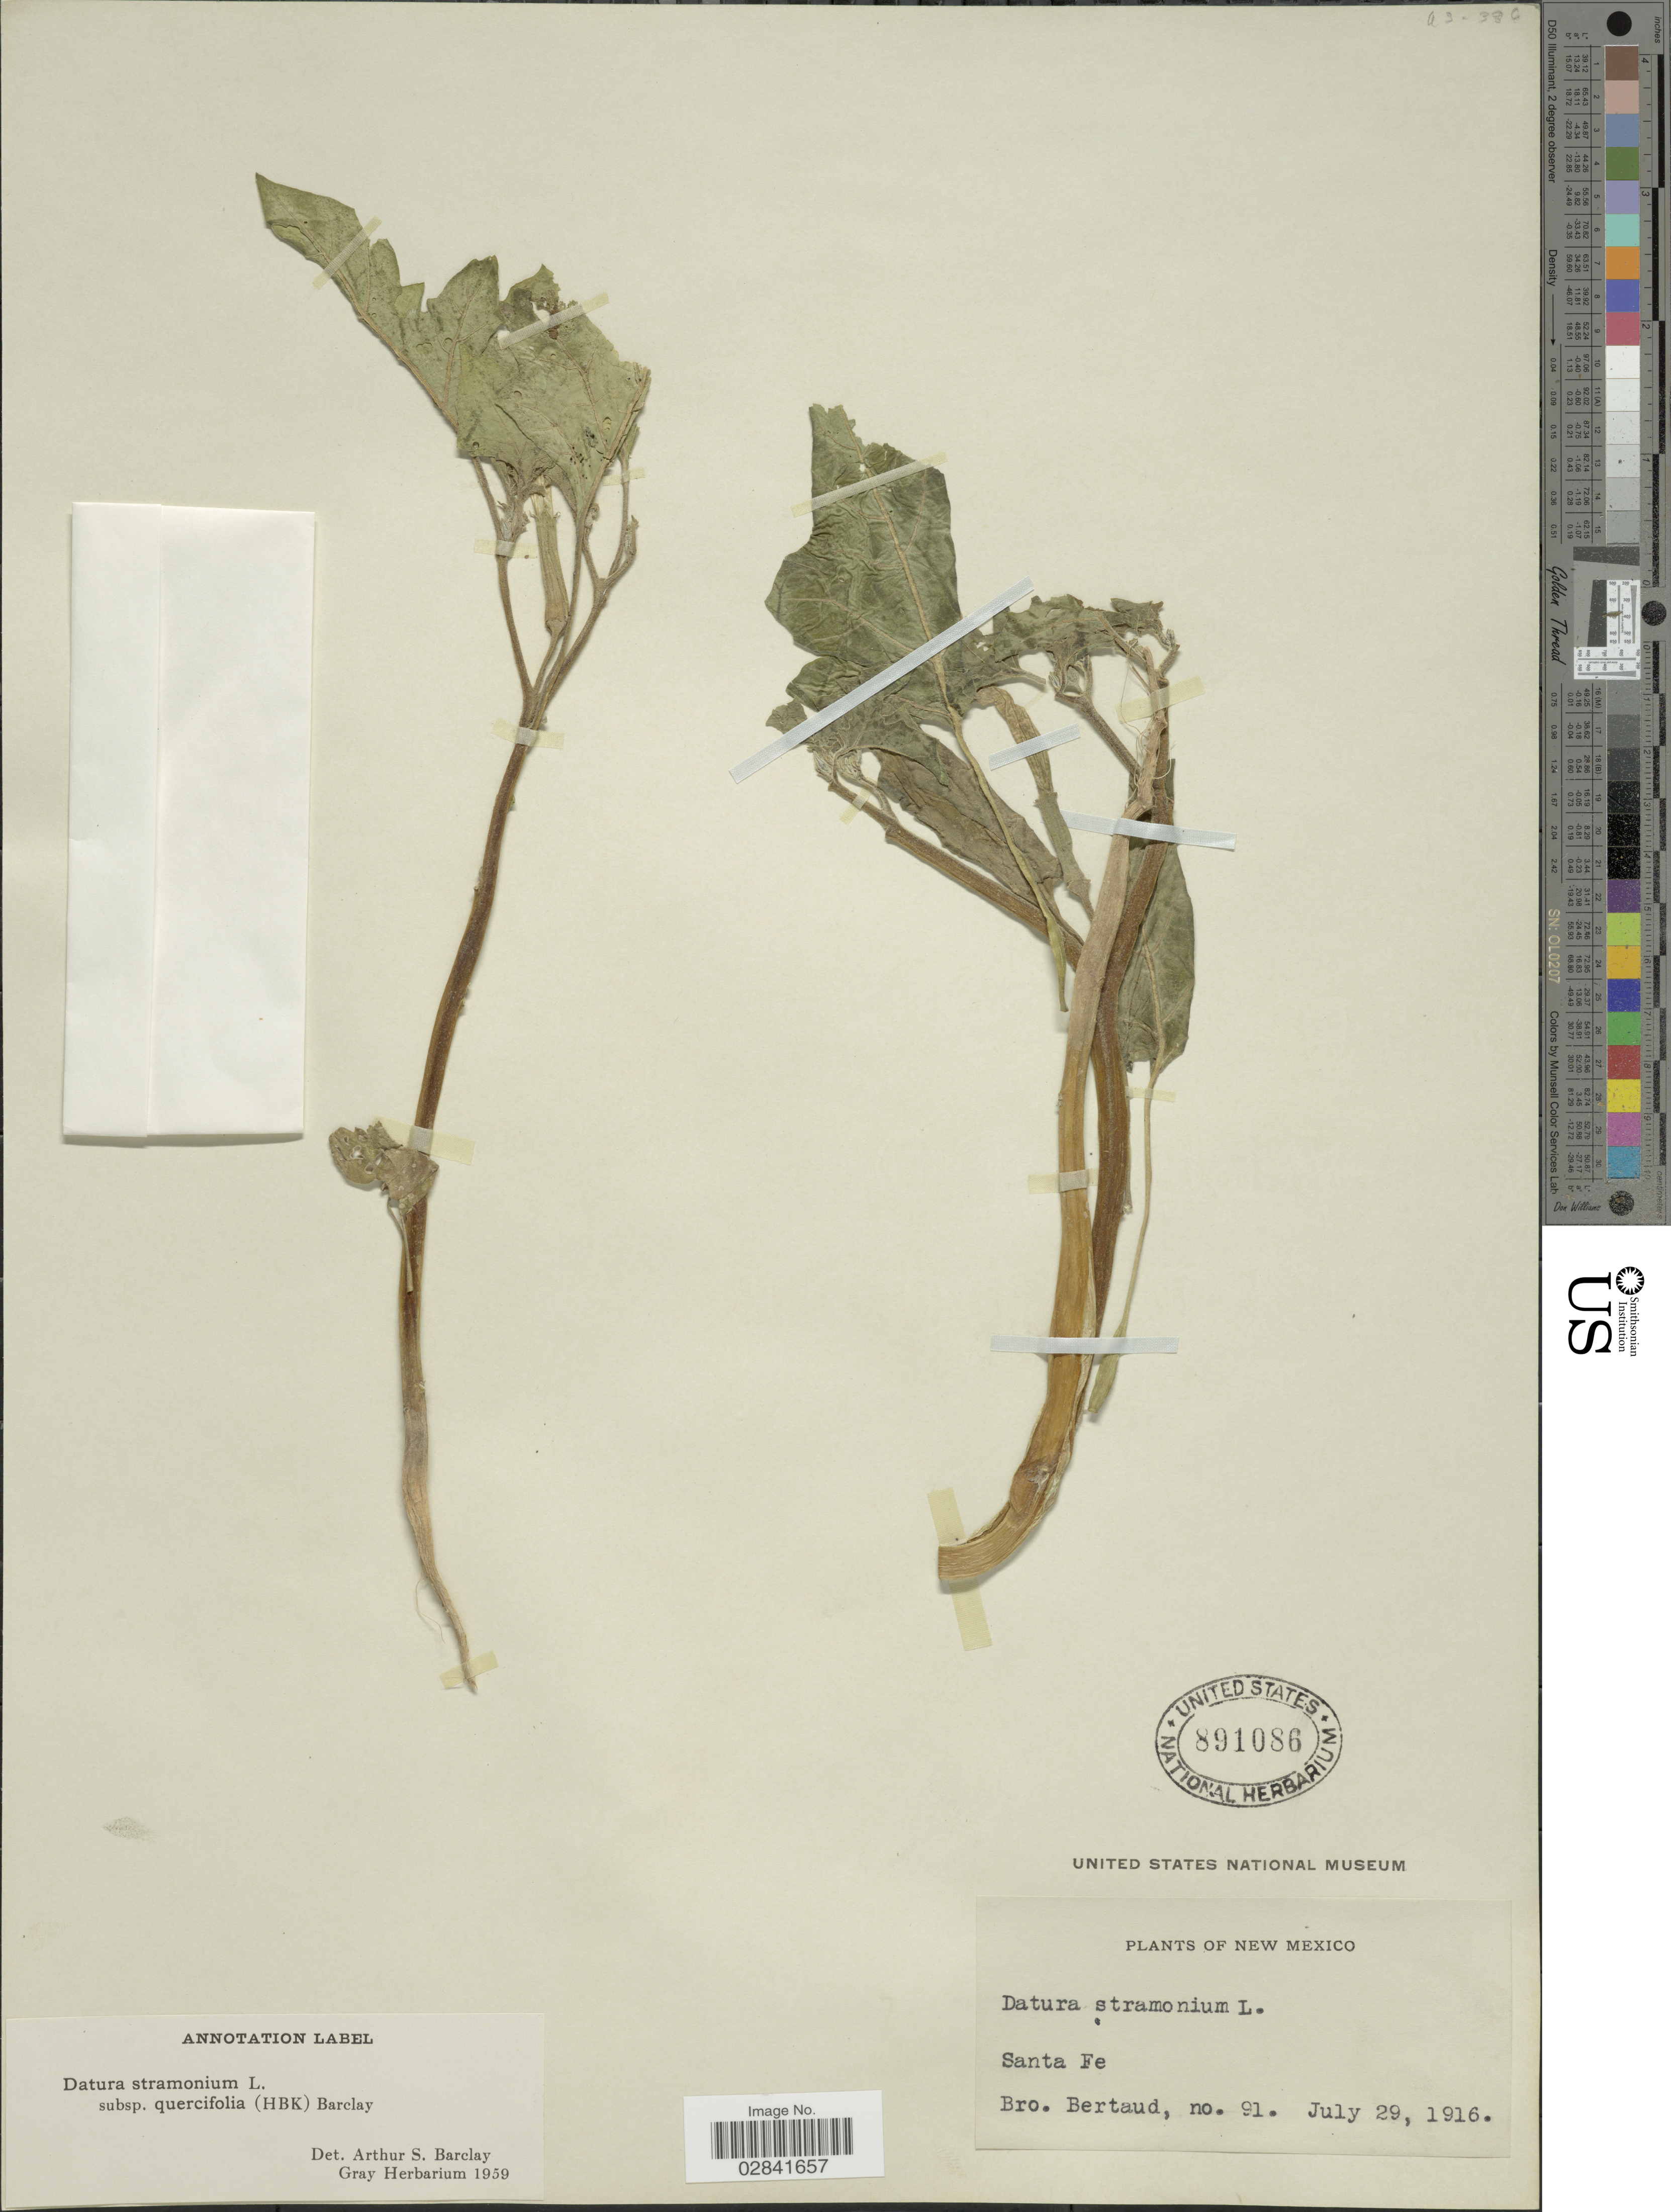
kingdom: Plantae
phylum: Tracheophyta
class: Magnoliopsida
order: Solanales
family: Solanaceae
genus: Datura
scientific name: Datura quercifolia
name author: Kunth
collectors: Bro. Bertaud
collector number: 91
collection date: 1916-07-29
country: United States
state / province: New Mexico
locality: Santa Fe.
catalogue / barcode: US 891086